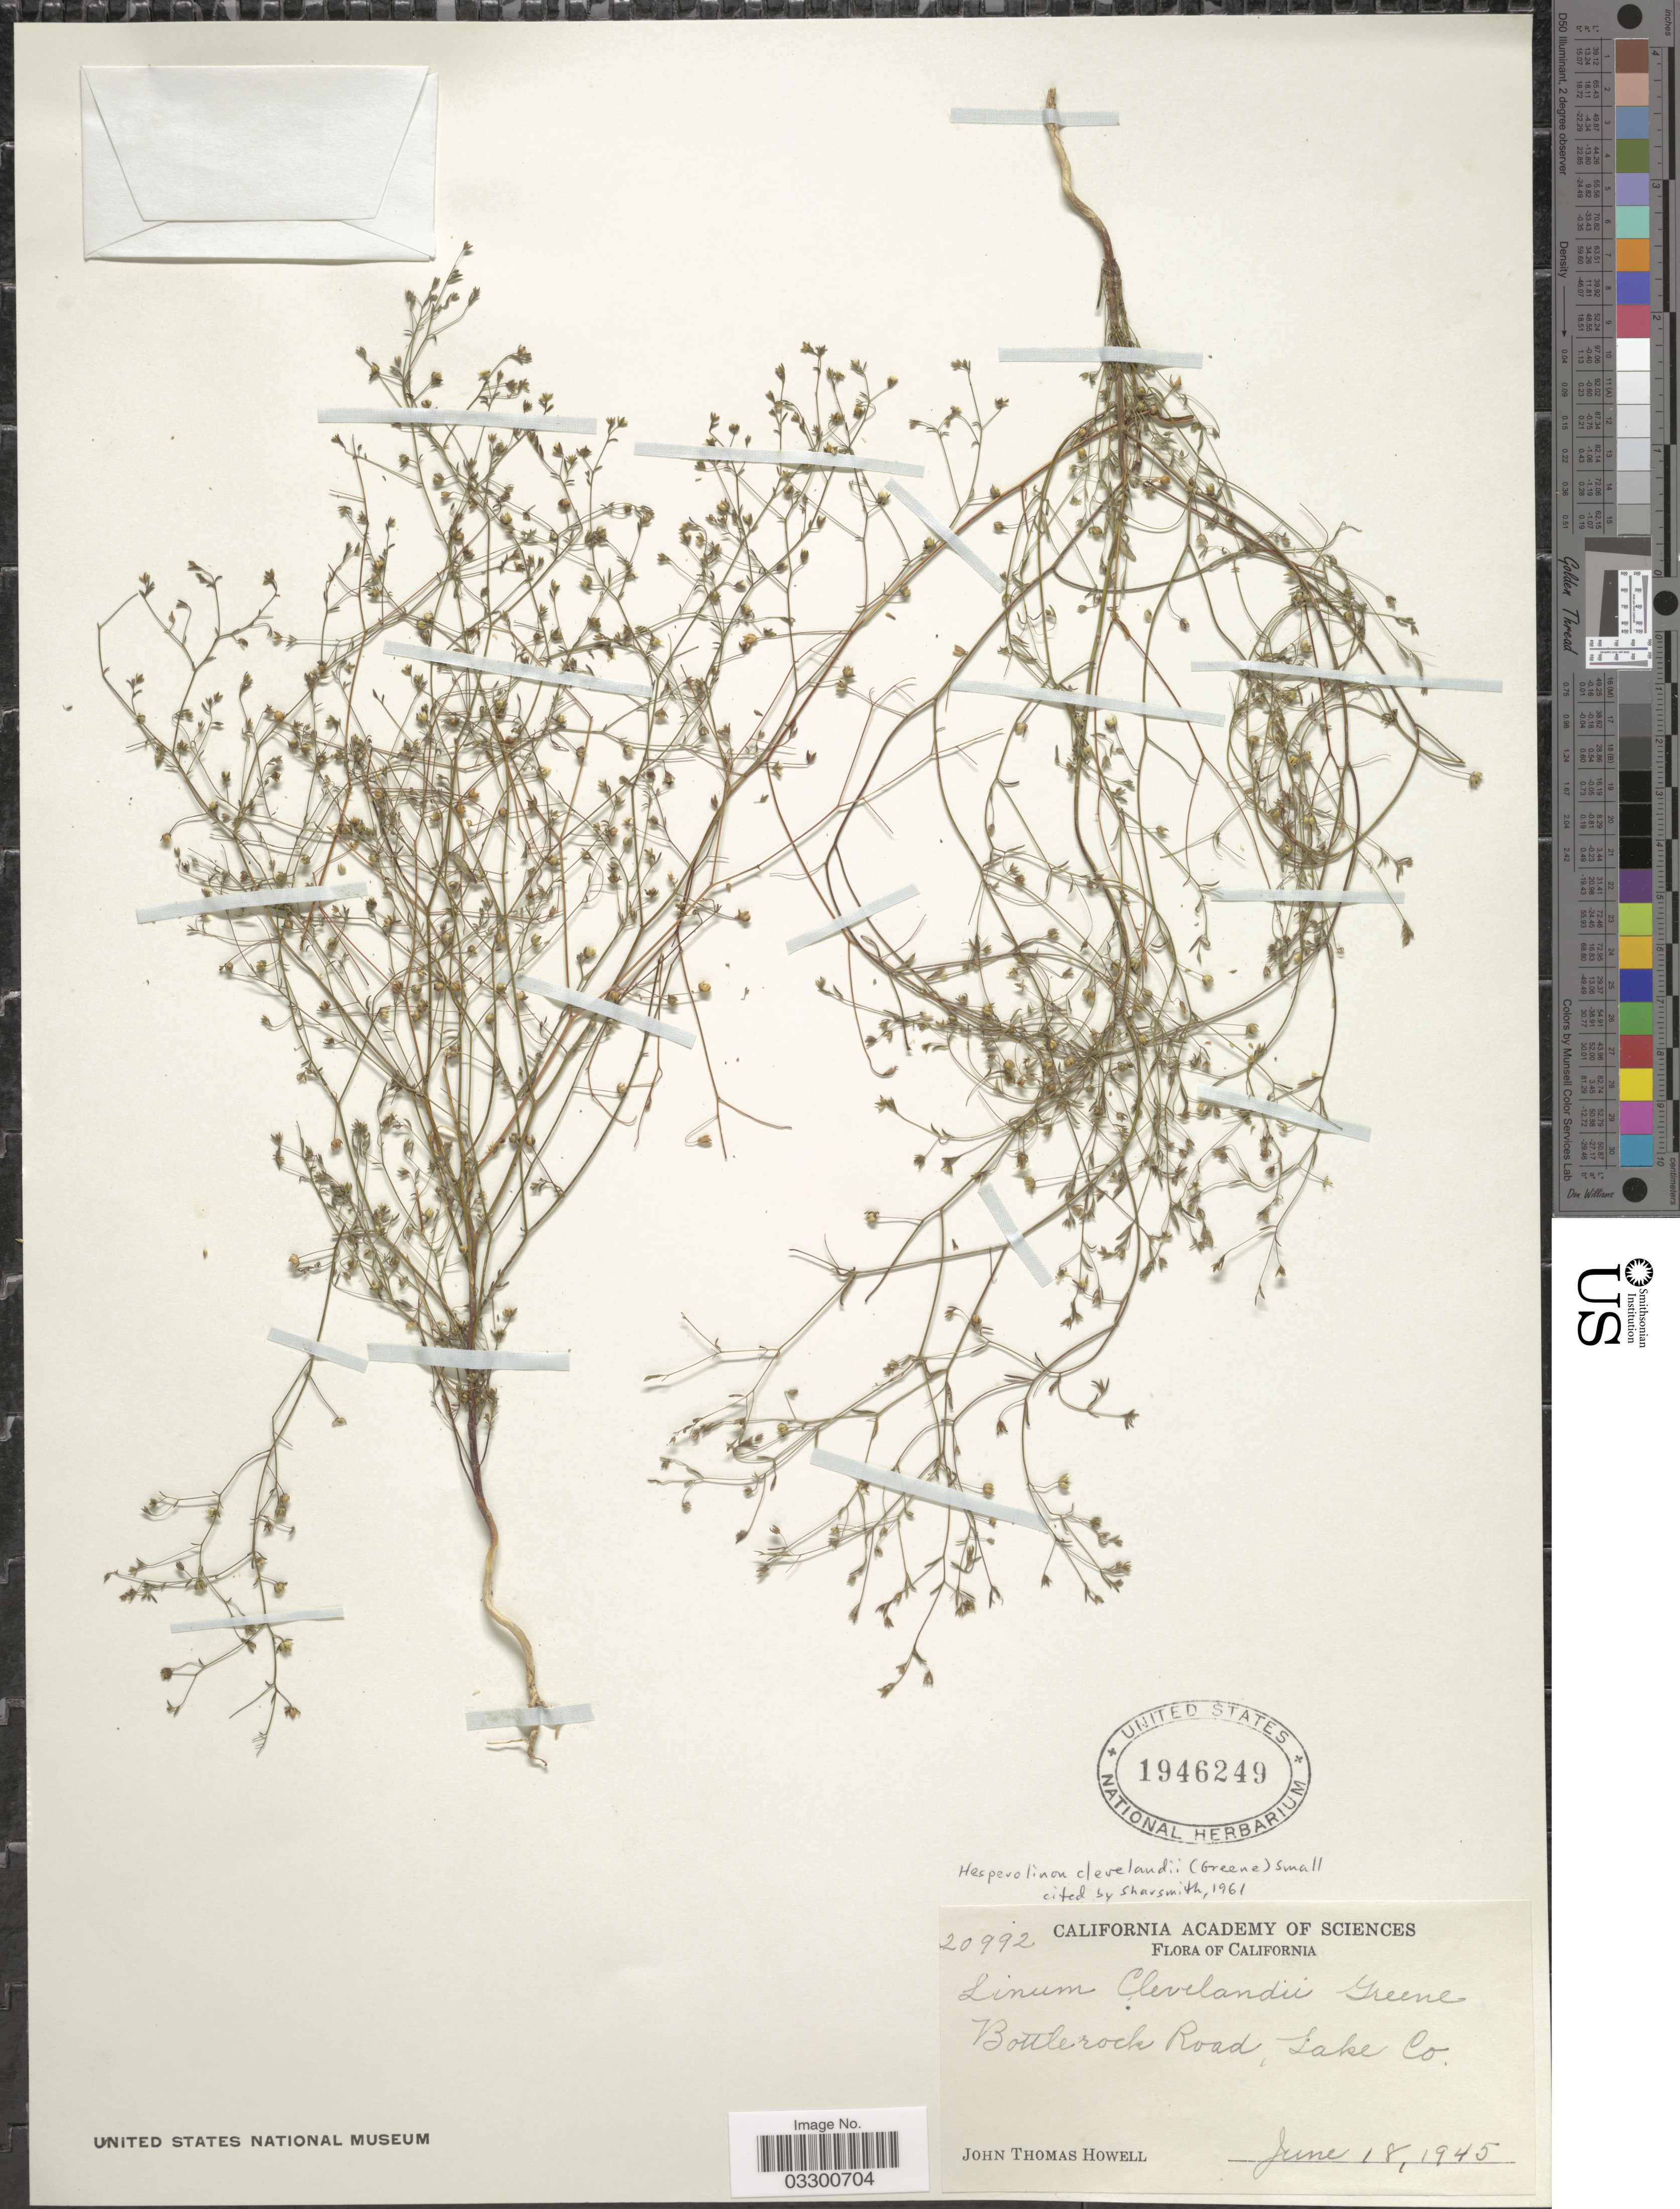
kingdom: Plantae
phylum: Tracheophyta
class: Magnoliopsida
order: Malpighiales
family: Linaceae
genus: Hesperolinon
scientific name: Hesperolinon clevelandii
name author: (A. Gray) Small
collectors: J. T. Howell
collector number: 20992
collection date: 1945-06-18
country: United States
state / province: California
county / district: Lake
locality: Bottle rock Road, Lake Co.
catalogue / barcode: US 1946249